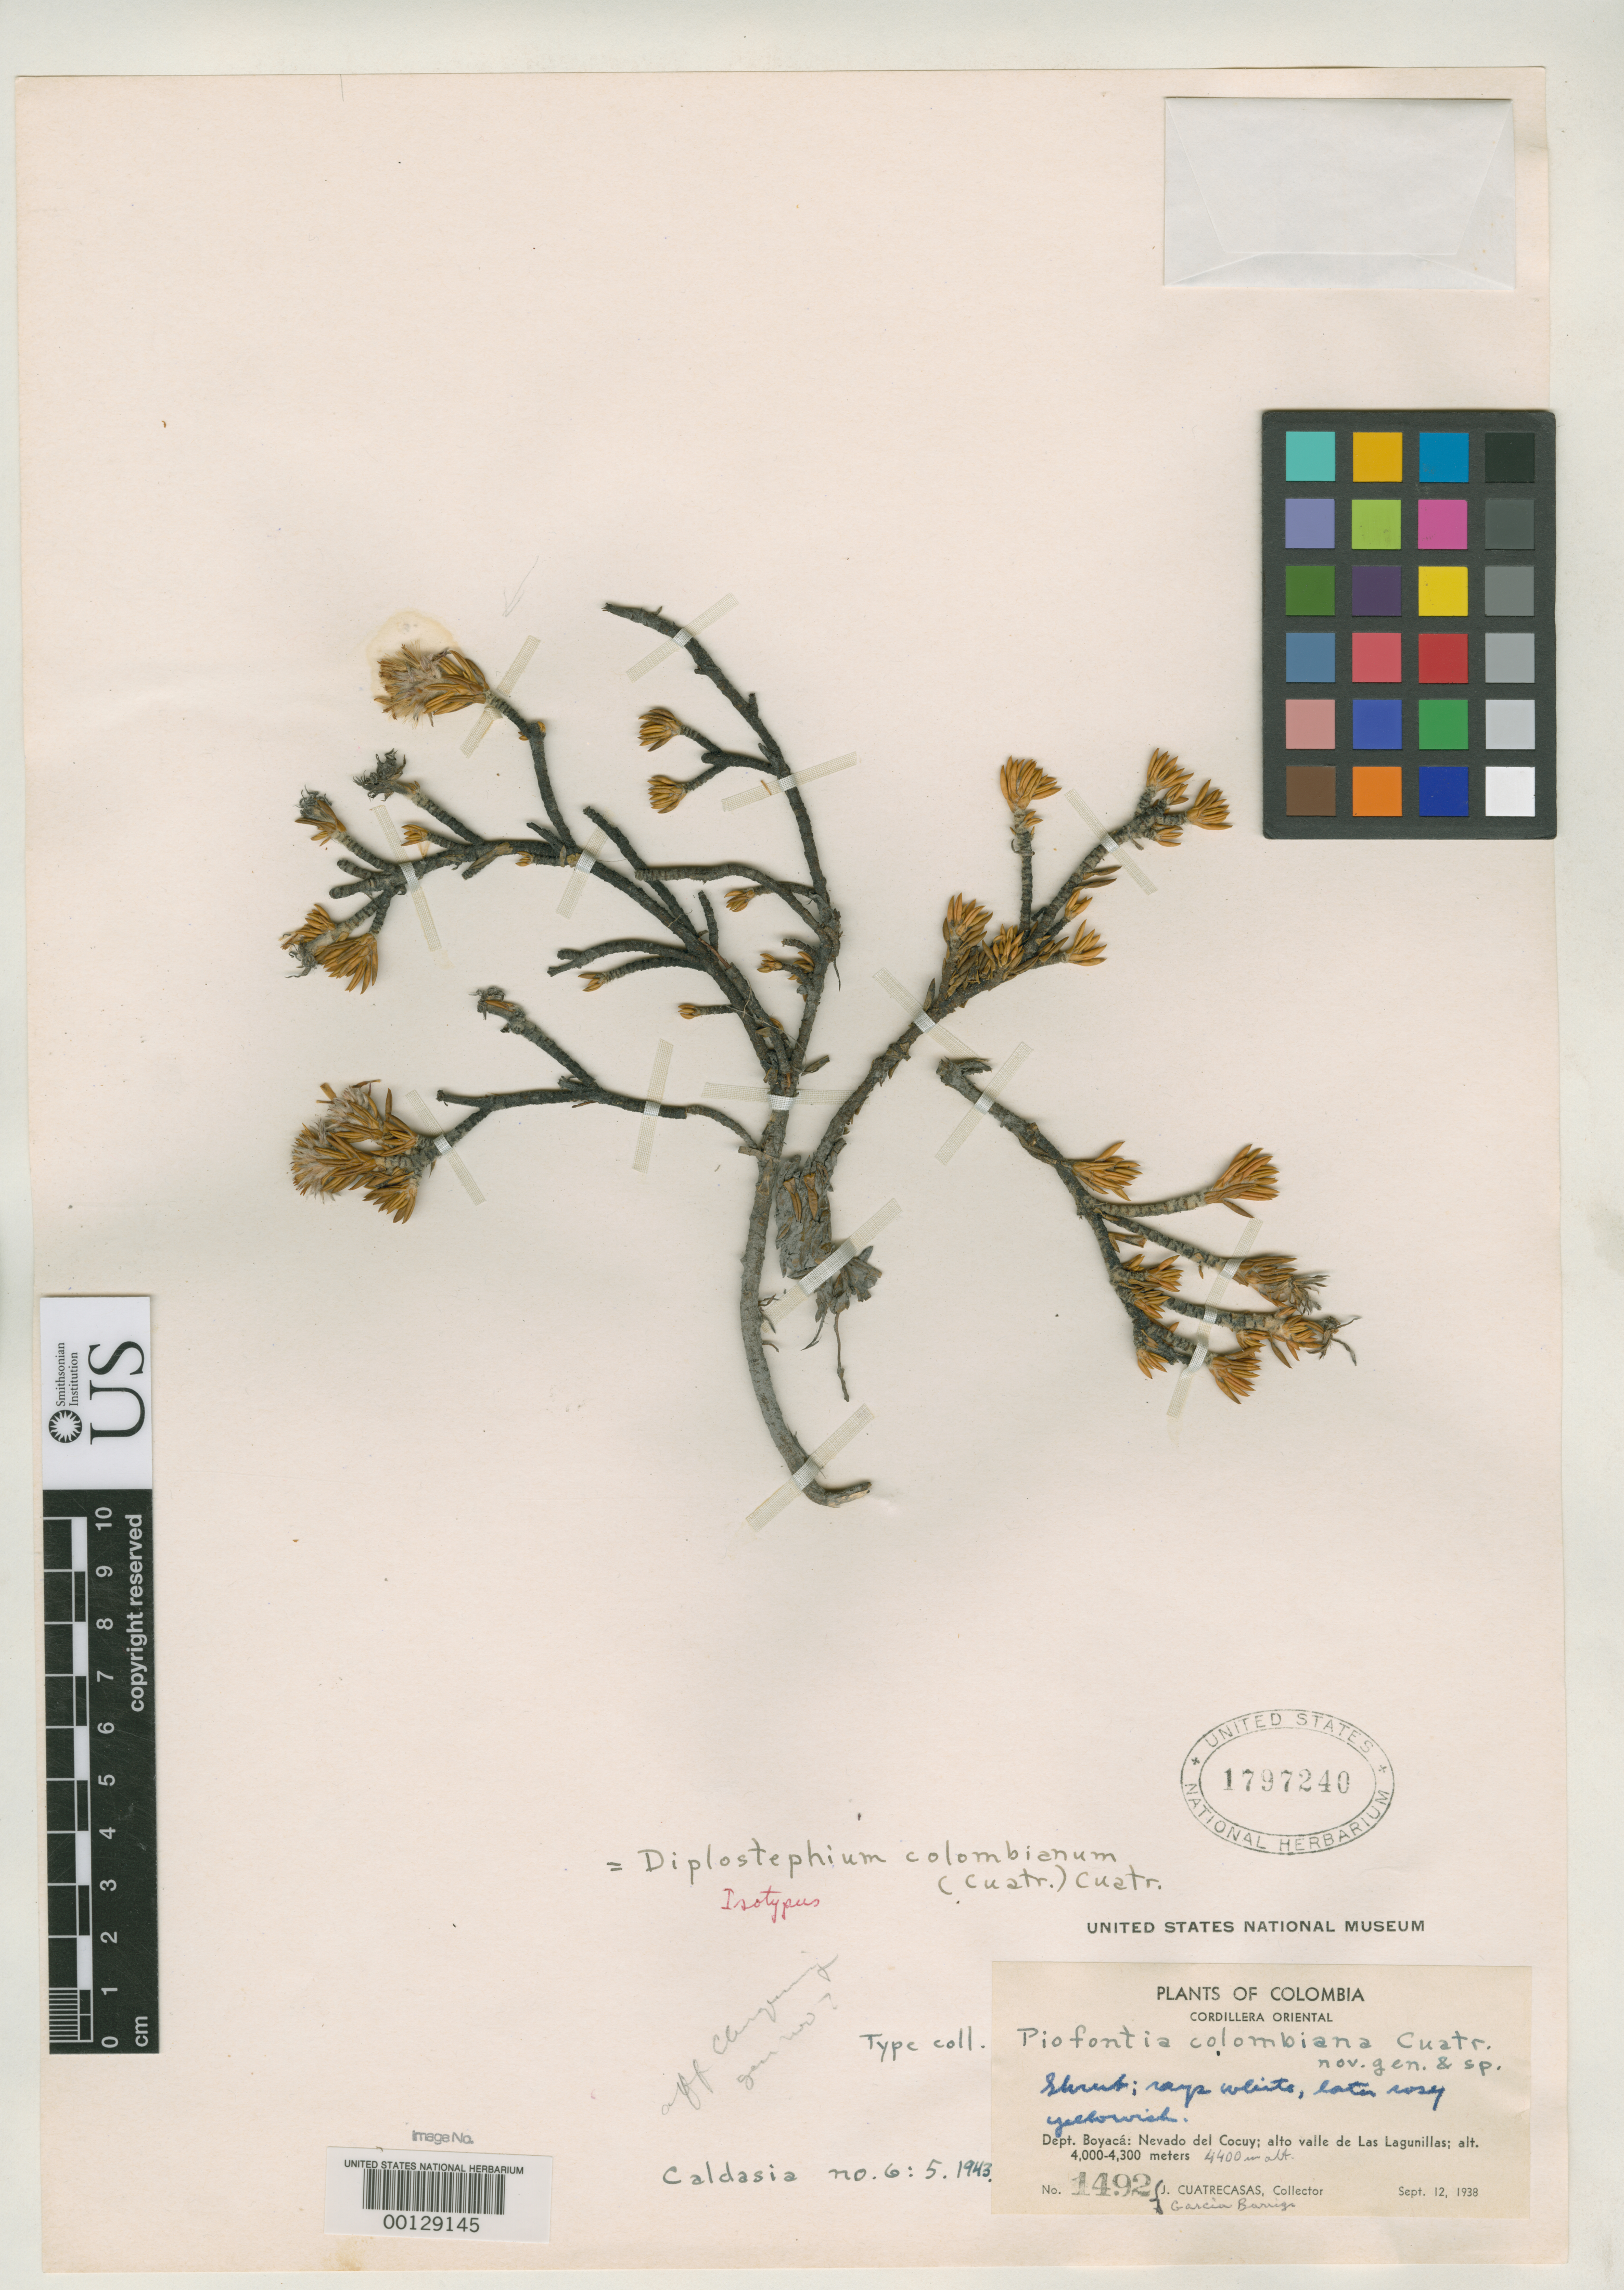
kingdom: Plantae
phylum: Tracheophyta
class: Magnoliopsida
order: Asterales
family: Asteraceae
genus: Piofontia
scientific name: Piofontia colombiana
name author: Cuatrec.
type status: Isotype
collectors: J. Cuatrecasas & H. García Barriga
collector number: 1492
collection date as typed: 12 Sep 1938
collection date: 1938-09-12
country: Colombia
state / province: Boyacá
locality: Nevada del Cocuy, Alto Valle de Las Lagunillas.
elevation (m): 4000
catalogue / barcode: US 1797240